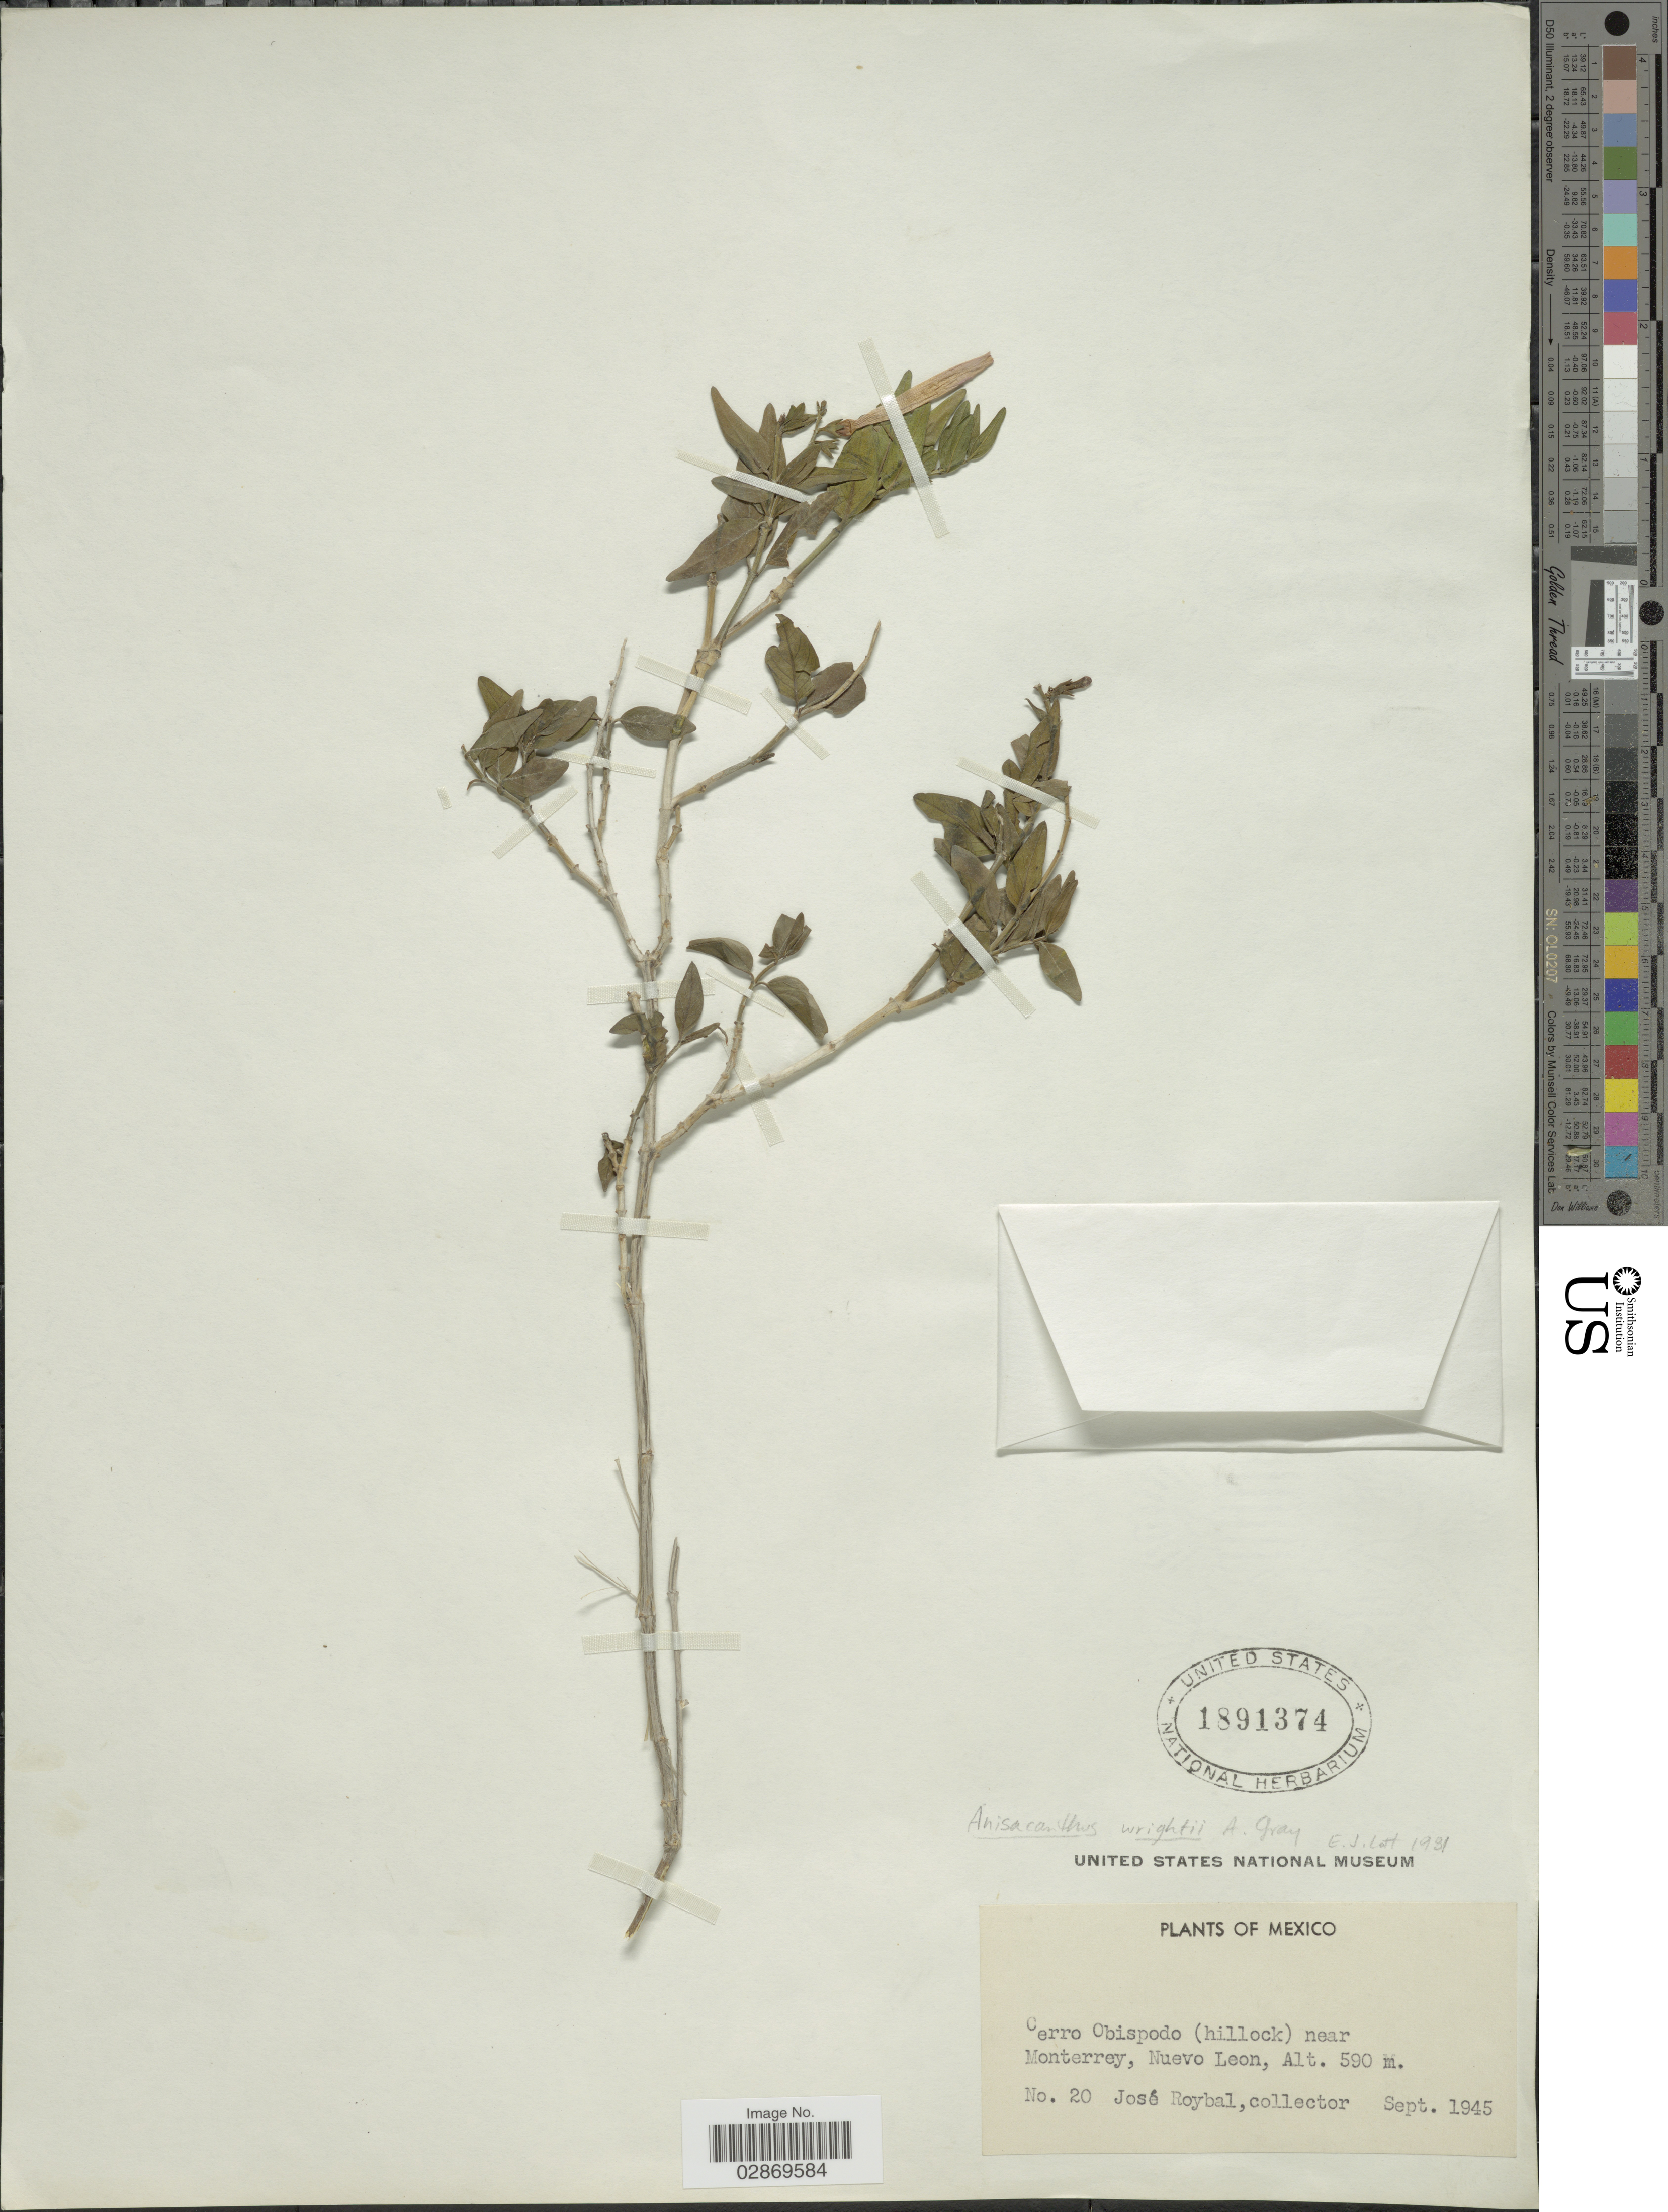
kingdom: Plantae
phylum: Tracheophyta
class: Magnoliopsida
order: Lamiales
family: Acanthaceae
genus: Anisacanthus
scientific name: Anisacanthus wrightii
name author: (Torr.) A. Gray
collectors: J. Roybal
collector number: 20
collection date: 1945-09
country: Mexico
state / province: Nuevo León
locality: Cerro Obispodo (hillock) near Monterrey.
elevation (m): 590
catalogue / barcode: US 1891374